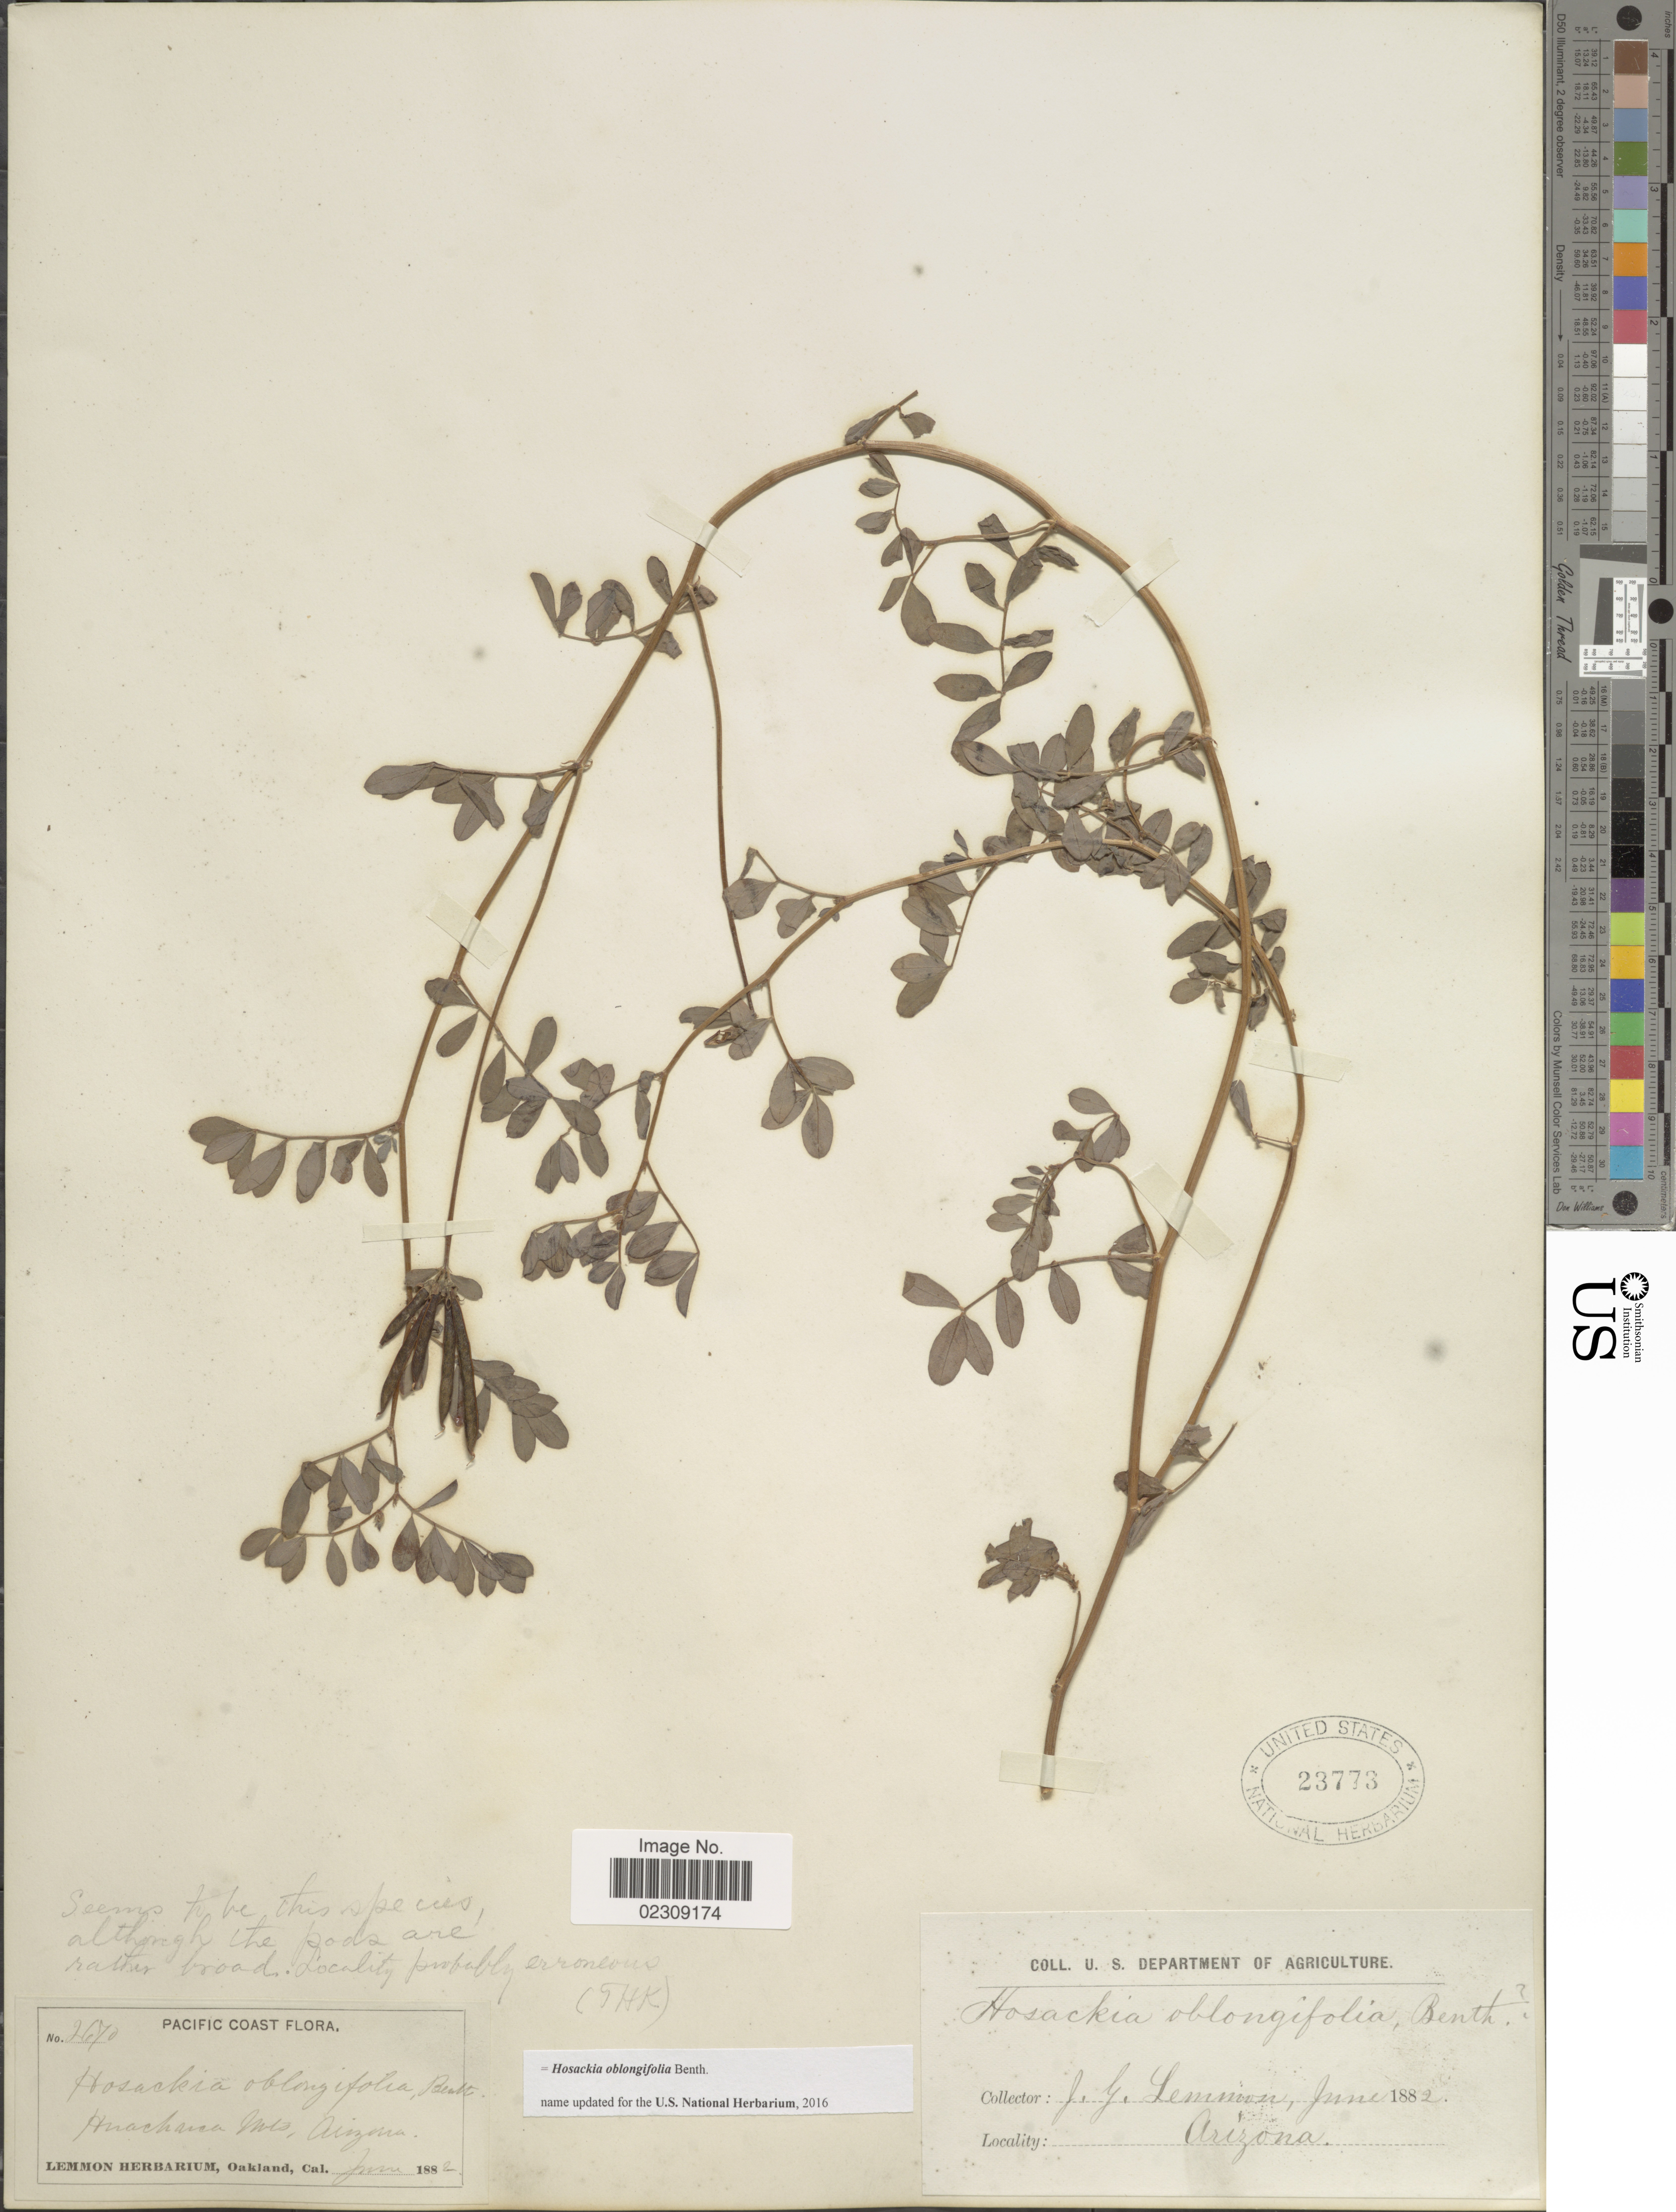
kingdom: Plantae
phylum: Tracheophyta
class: Magnoliopsida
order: Fabales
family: Fabaceae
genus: Hosackia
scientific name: Hosackia oblongifolia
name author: Benth.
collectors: J. Lemmon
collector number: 2670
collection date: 1882-06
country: United States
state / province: Arizona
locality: Huachuca Mts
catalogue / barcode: US 23773